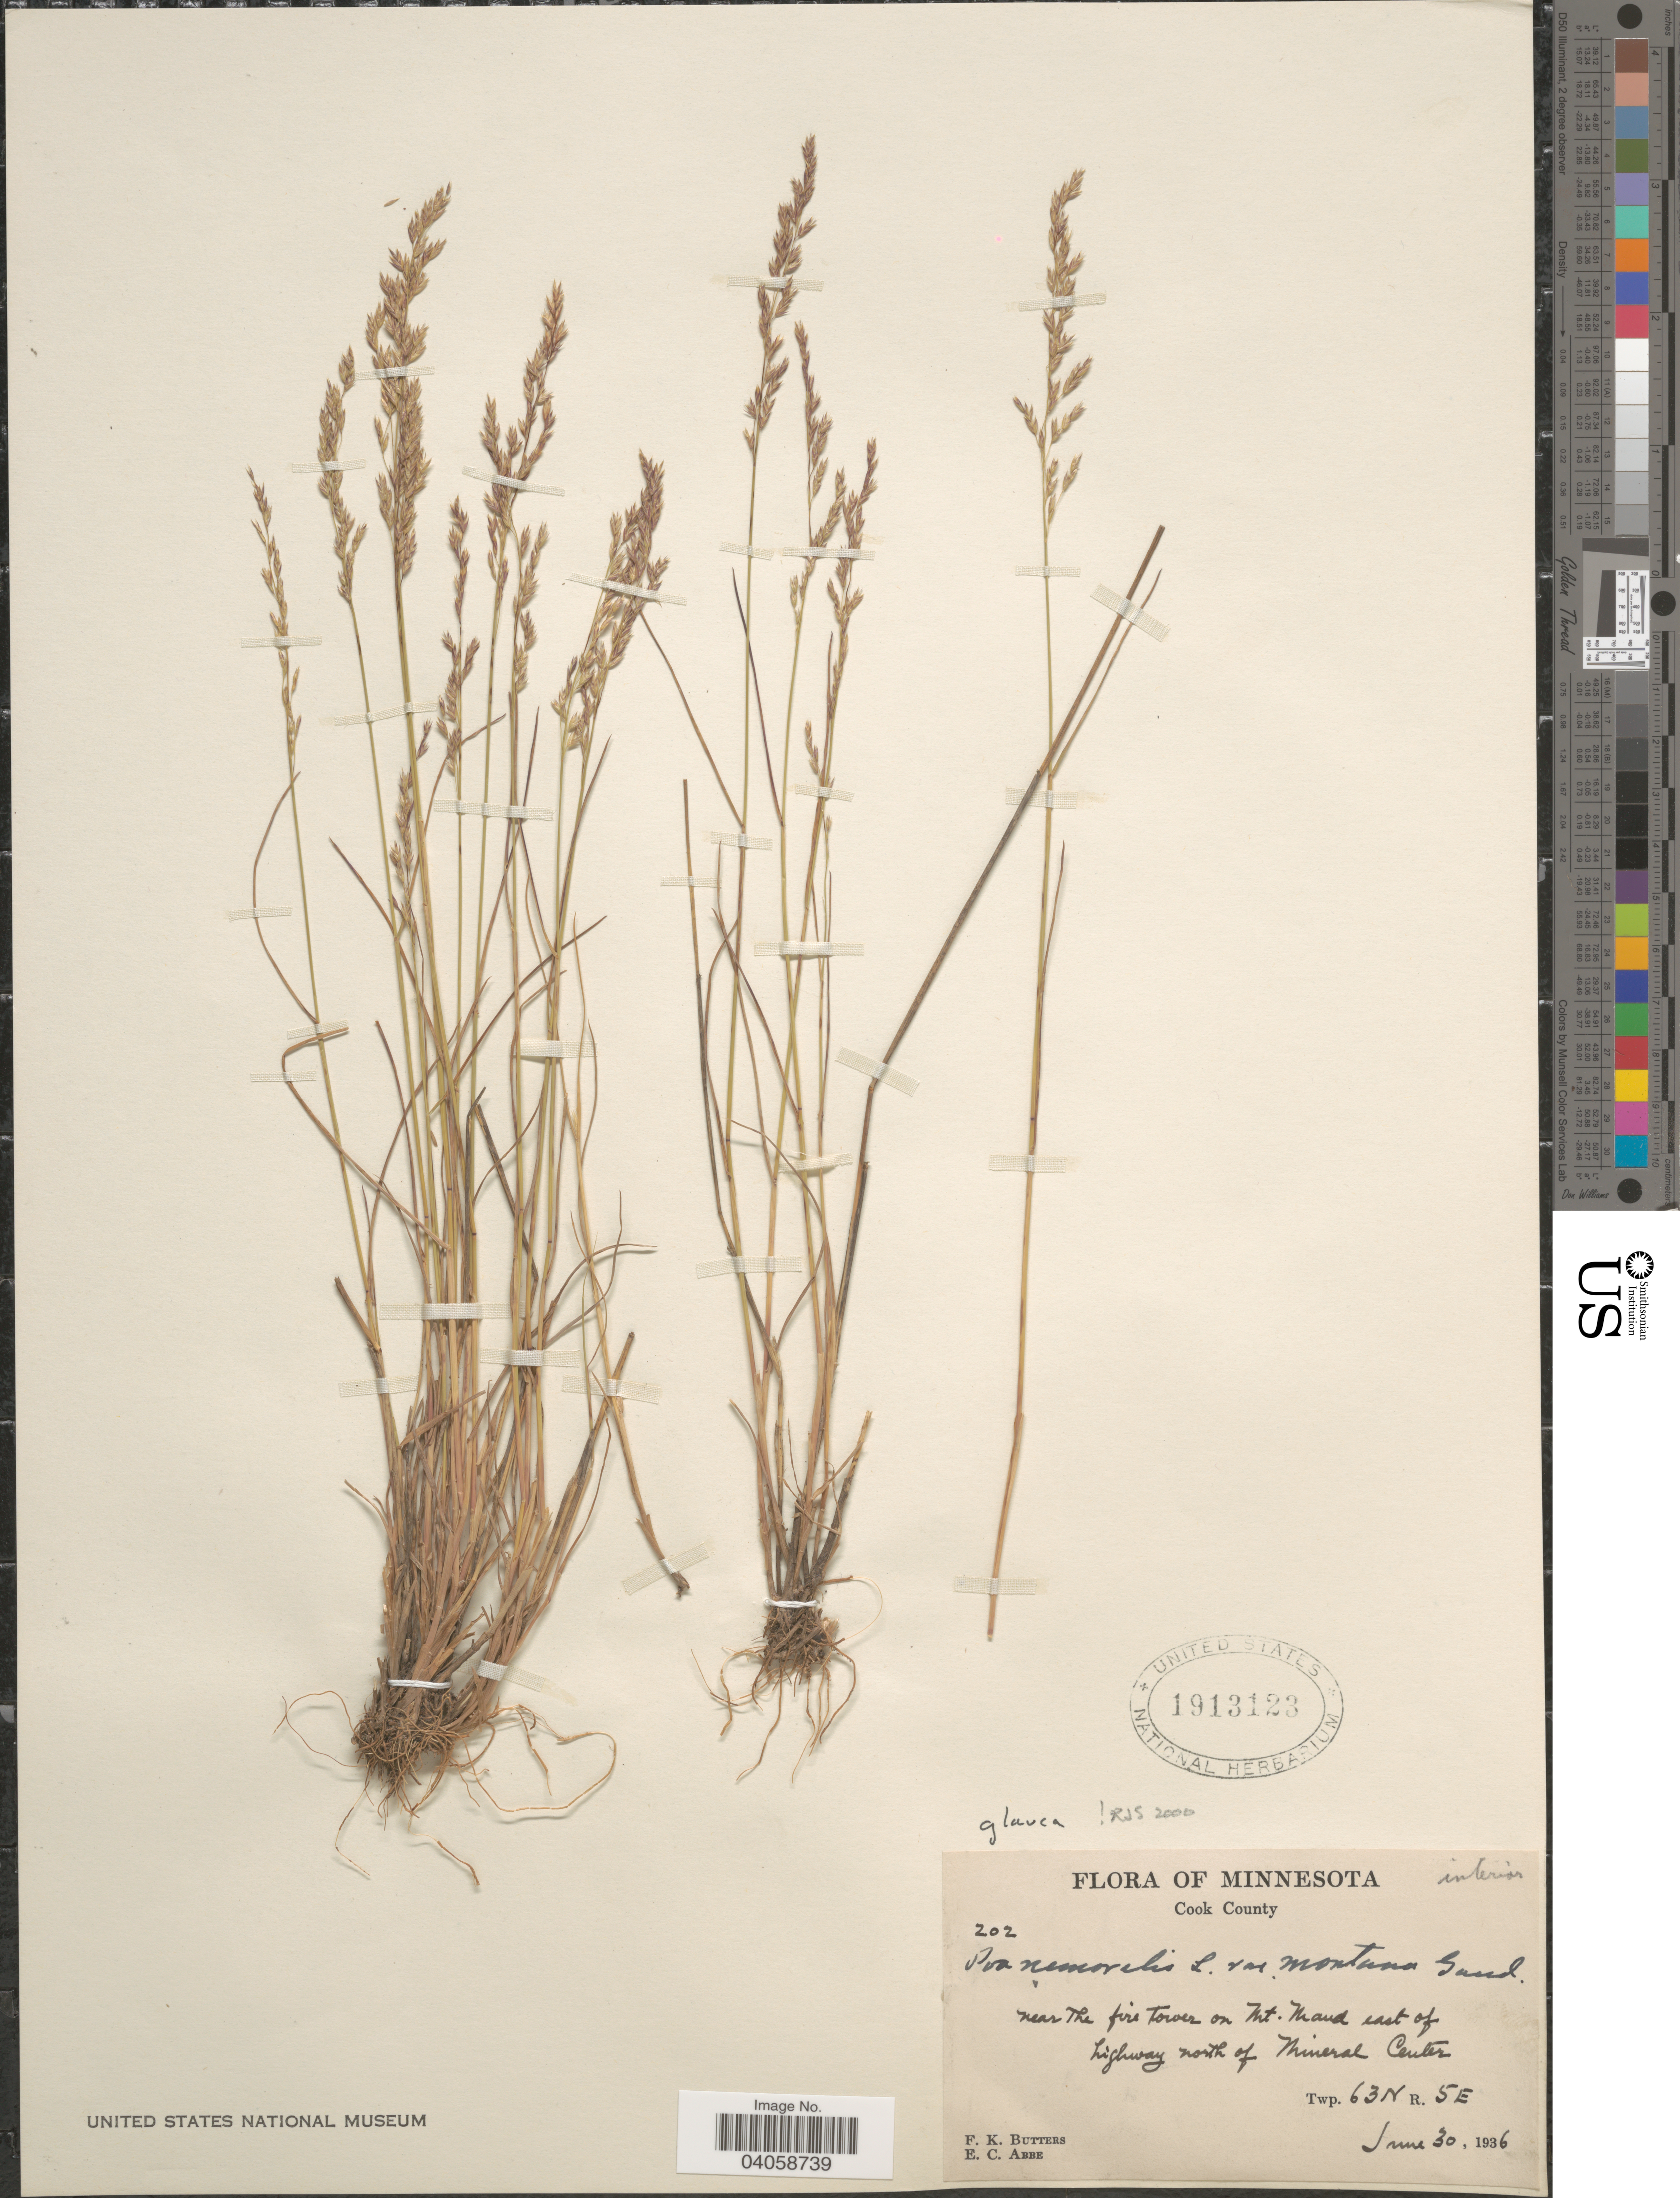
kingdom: Plantae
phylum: Tracheophyta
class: Liliopsida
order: Poales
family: Poaceae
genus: Poa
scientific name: Poa glauca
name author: Vahl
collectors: F. K. Butters & E. C. Abbe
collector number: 202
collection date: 1936-06-30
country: United States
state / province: Minnesota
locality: Cook County. Near The fire Tower on Mt. Maud east of highway north of Mineral Center. Twp. 63N R. 5E.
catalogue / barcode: US 1913123